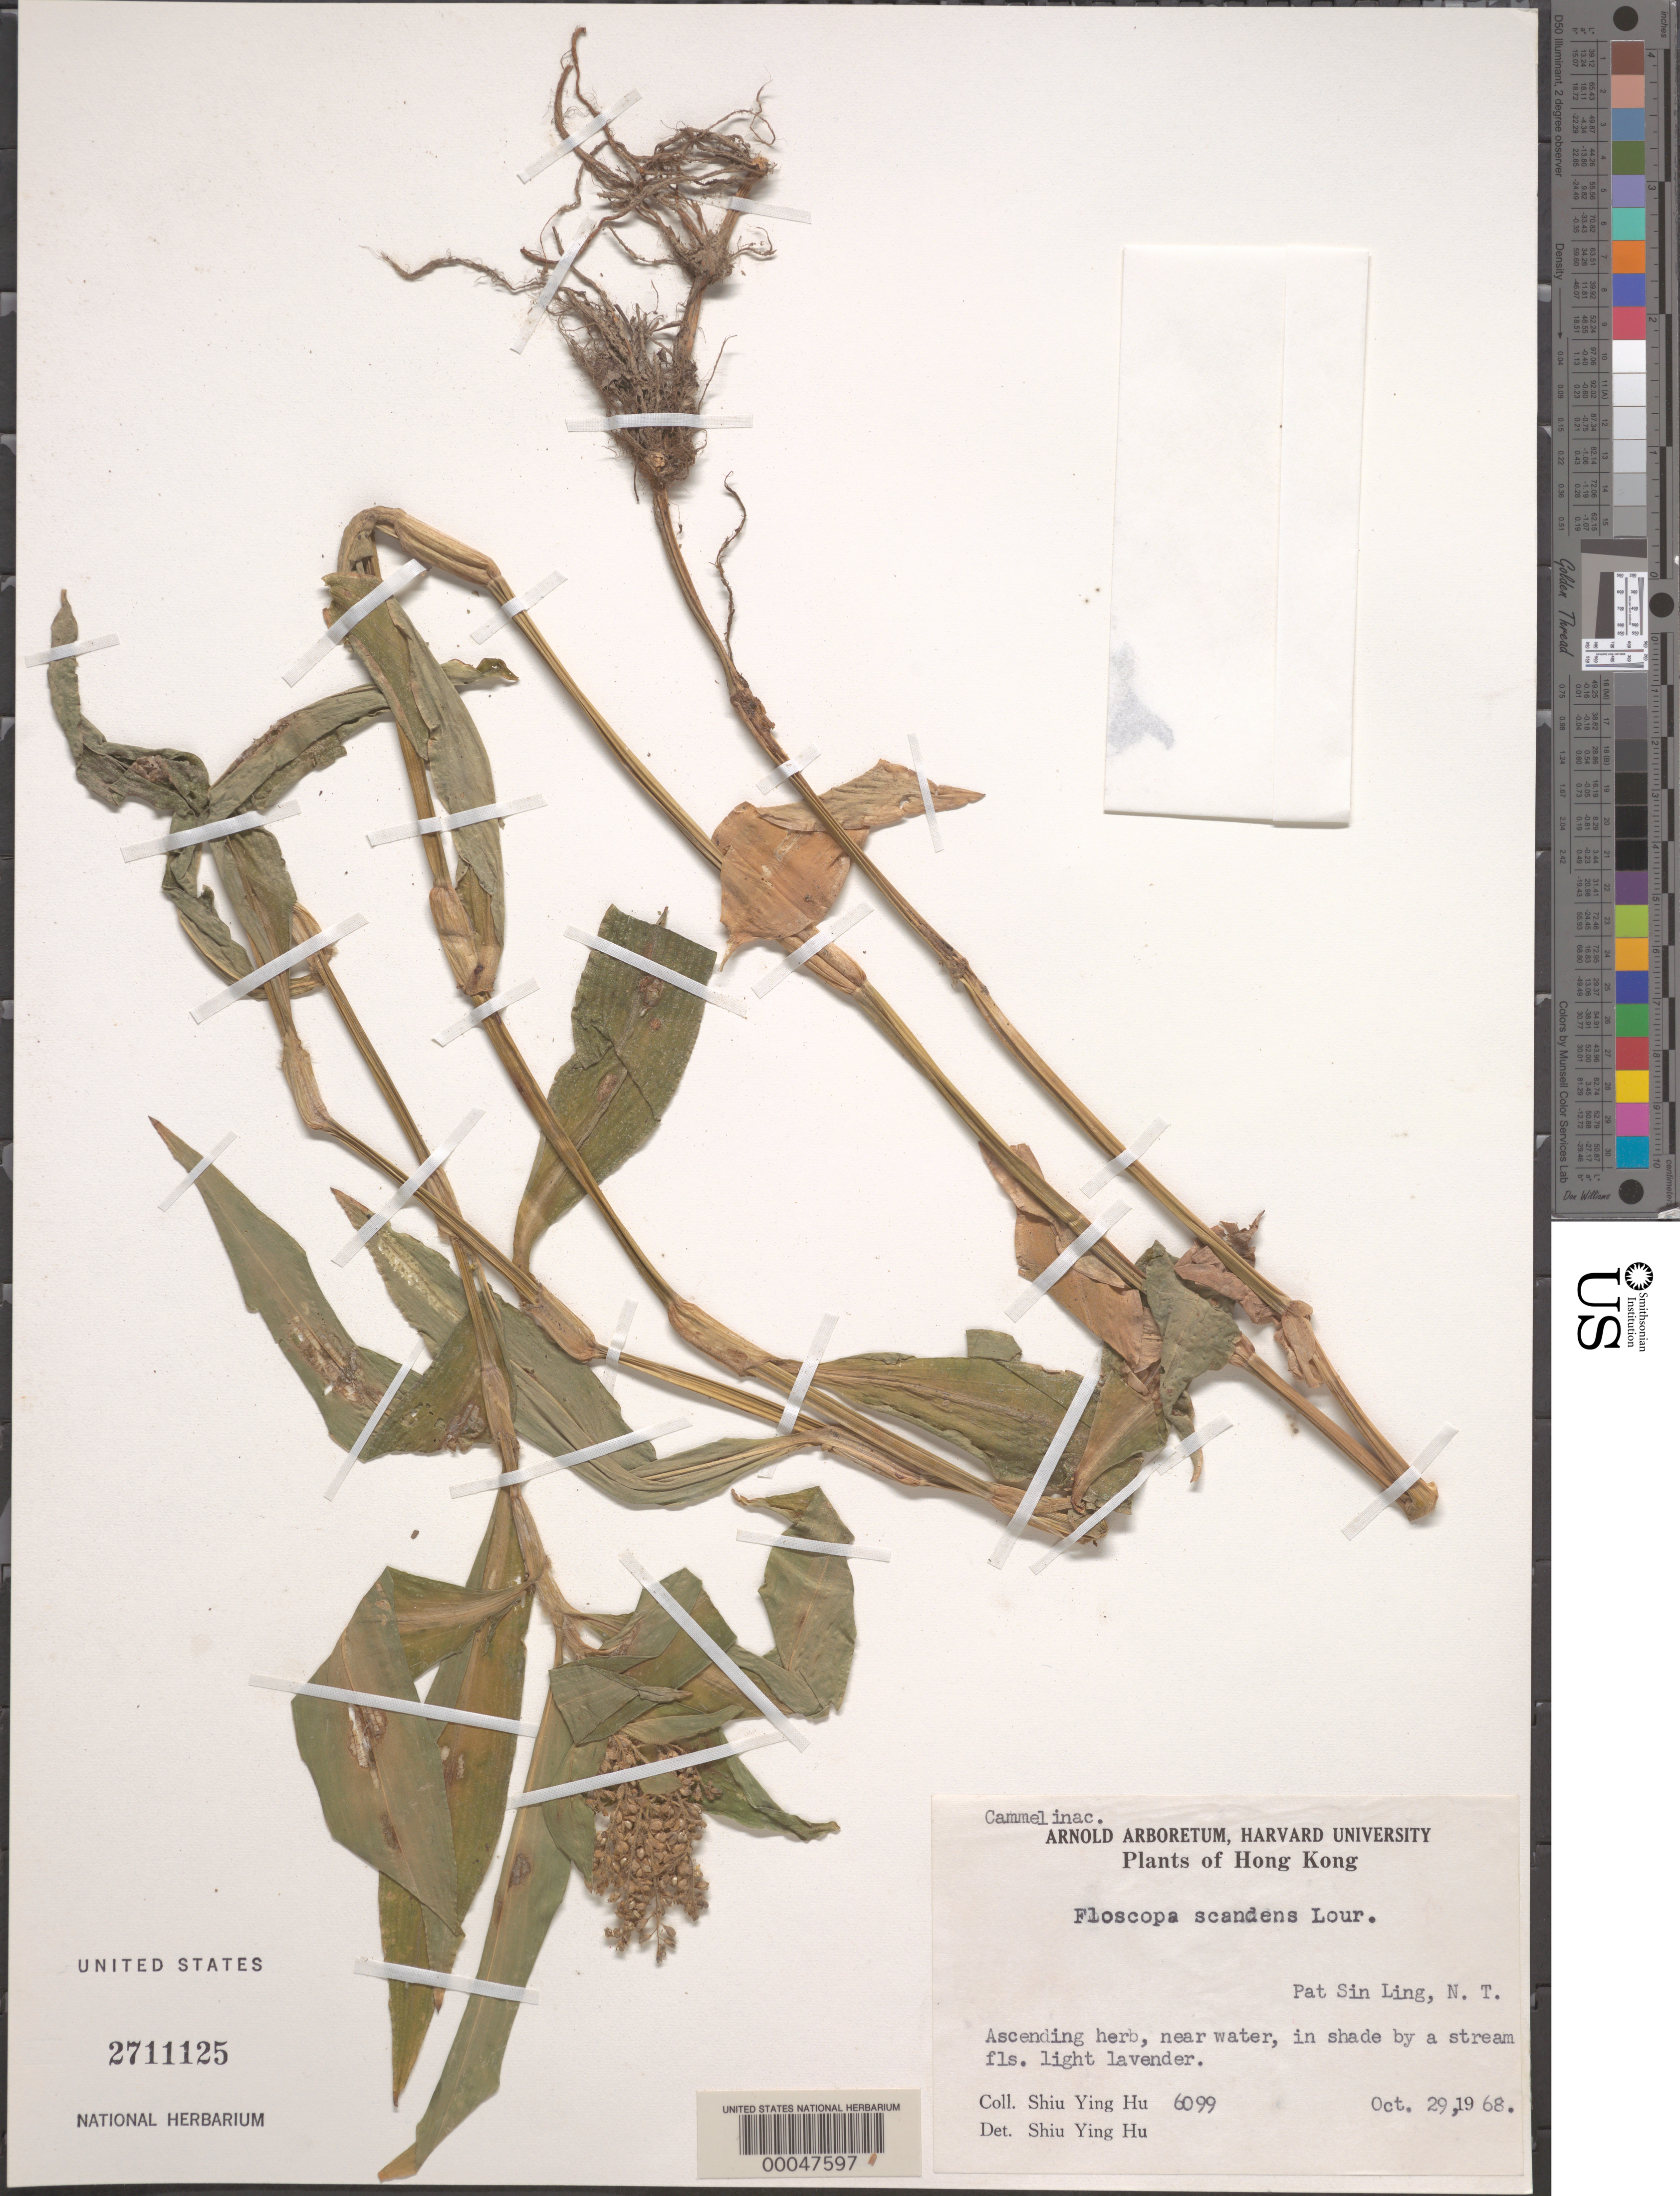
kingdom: Plantae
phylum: Tracheophyta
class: Liliopsida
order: Commelinales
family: Commelinaceae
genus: Floscopa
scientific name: Floscopa scandens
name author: Lour.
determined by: Hu, S. Y.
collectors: S. Y. Hu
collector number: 6099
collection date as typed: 29 Oct 1968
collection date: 1968-10-29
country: China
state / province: Hong Kong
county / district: New Territories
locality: Apt sin ling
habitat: Shaded stream bank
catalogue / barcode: US 2711125